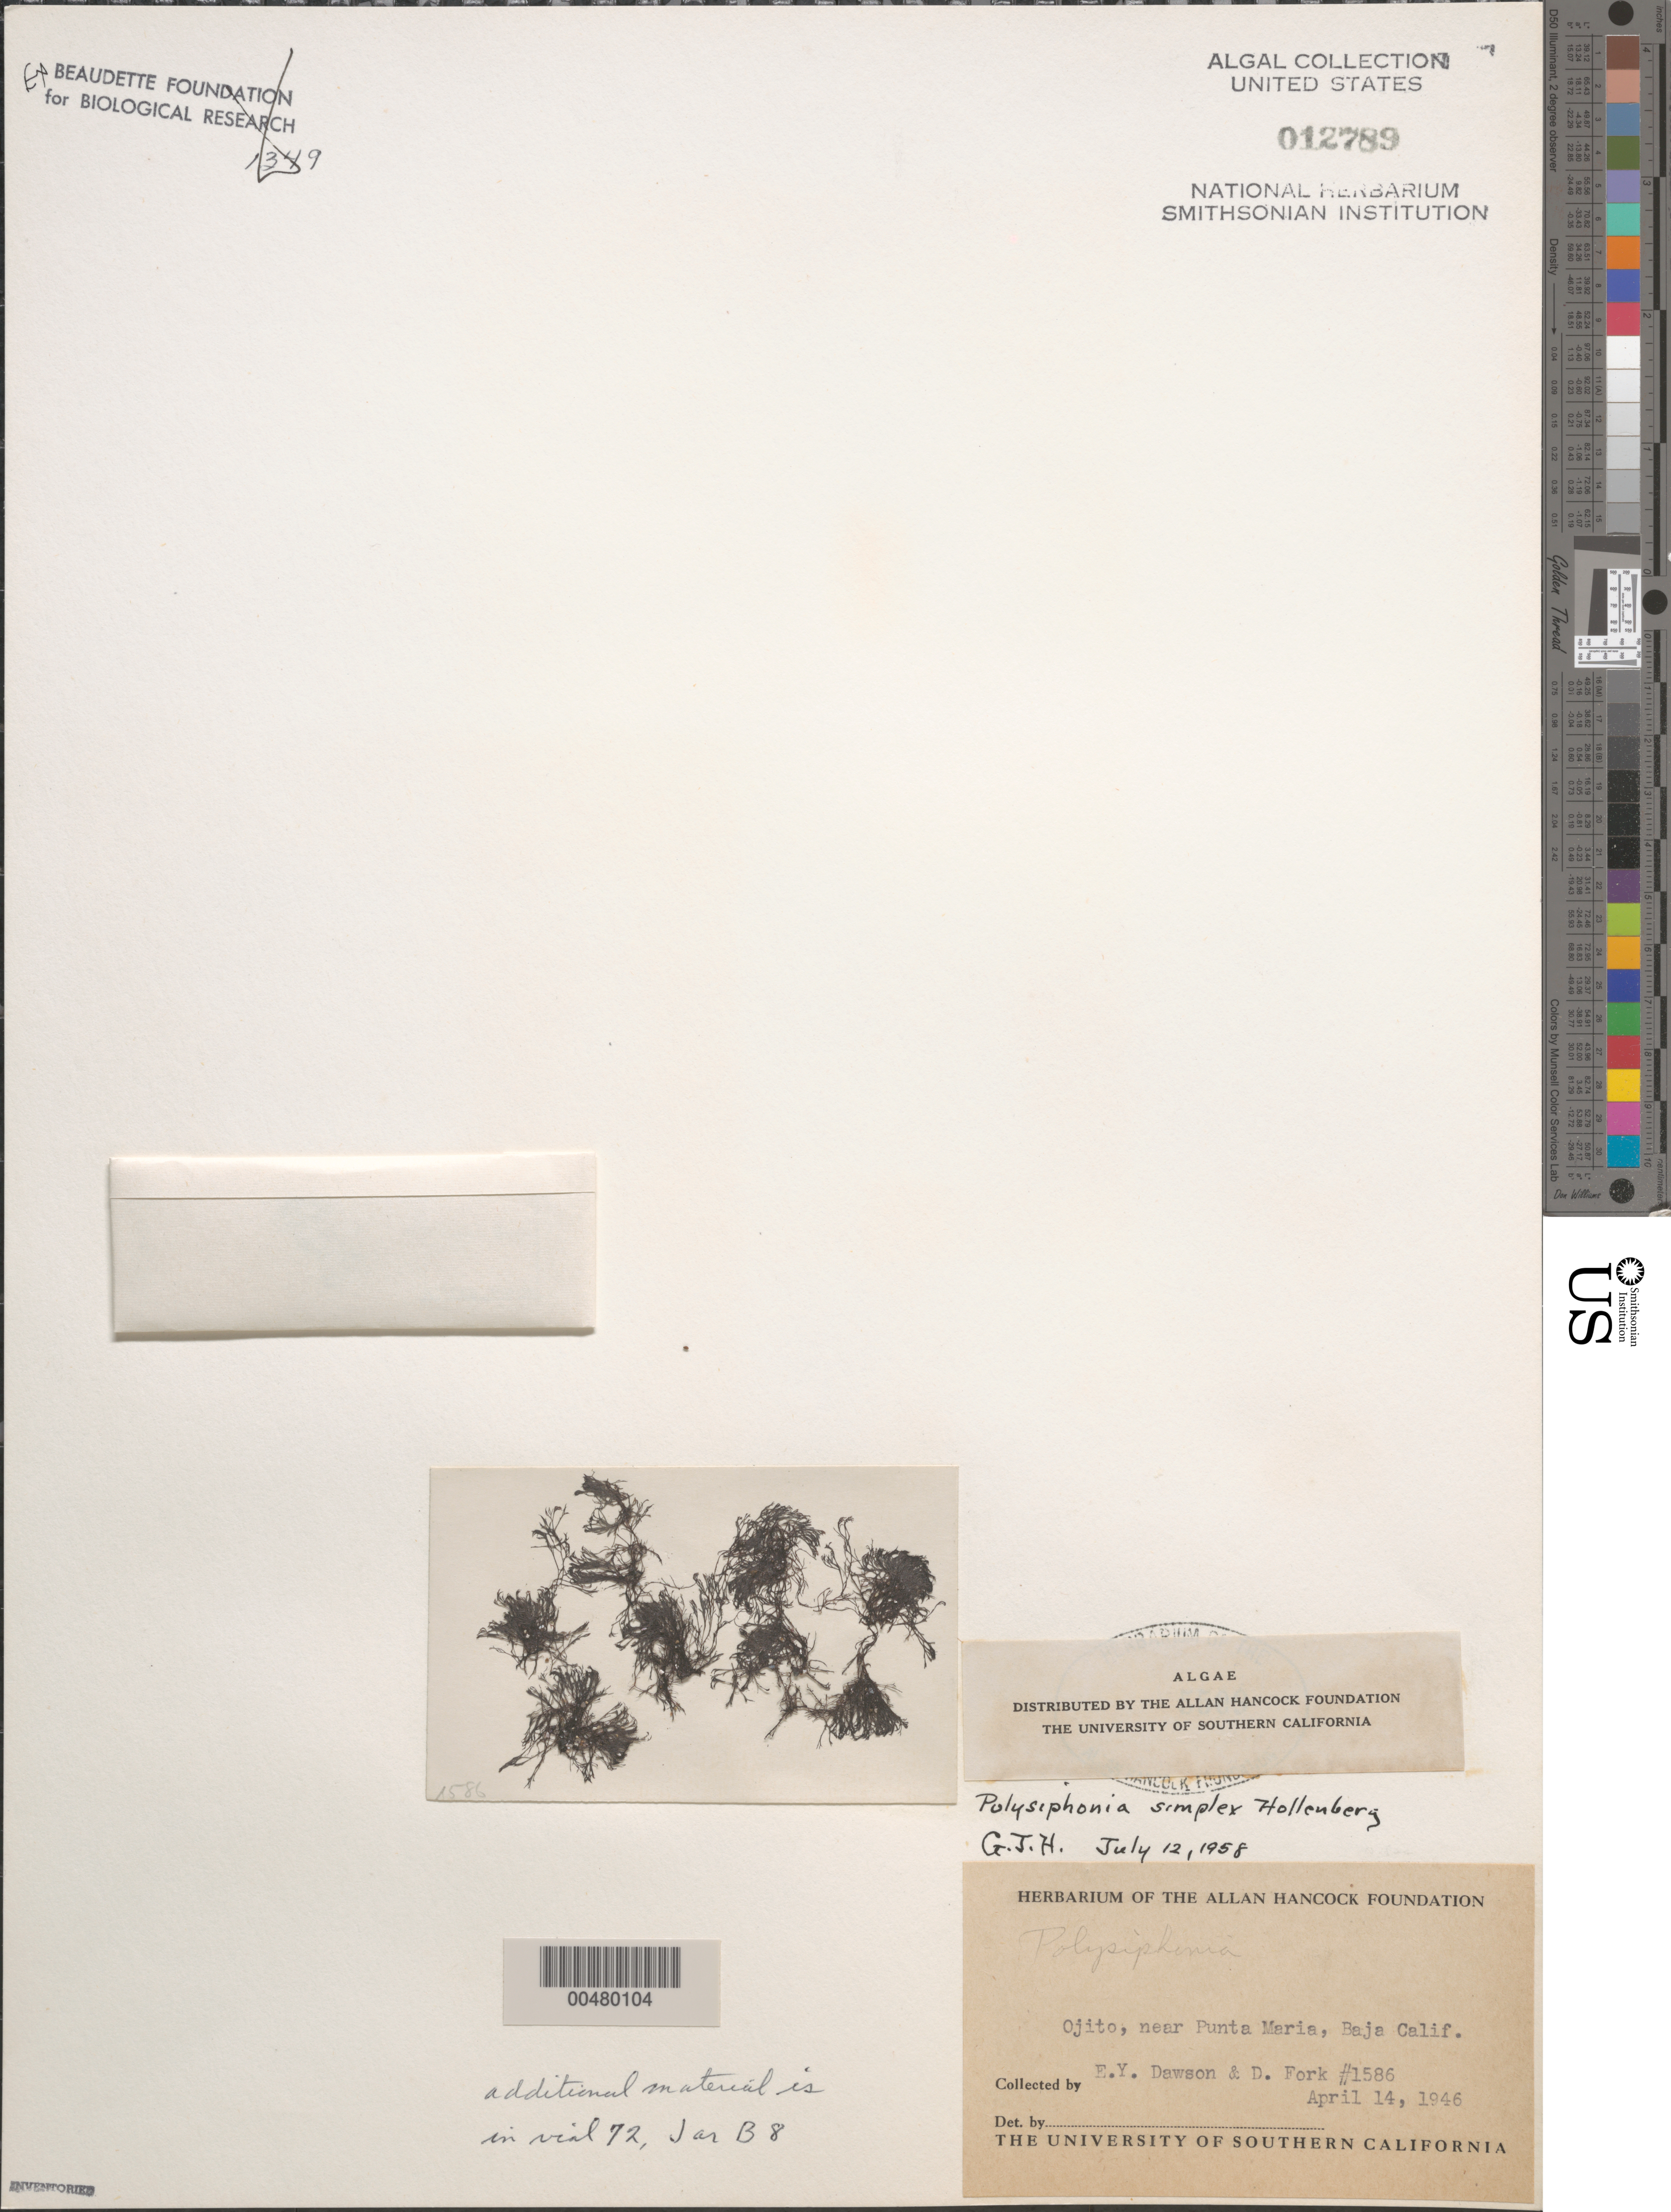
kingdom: Plantae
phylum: Rhodophyta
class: Florideophyceae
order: Ceramiales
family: Rhodomelaceae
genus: Melanothamnus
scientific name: Melanothamnus simplex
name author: (Hollenb.) Diaz-Tapia & Maggs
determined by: Algae name updating Project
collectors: E. Y. Dawson & D. Fork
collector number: EYD 1586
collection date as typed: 14 Apr 1946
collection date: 1946-04-14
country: Mexico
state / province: Baja California Norte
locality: Ojito, near Punta Maria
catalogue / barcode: US 12789